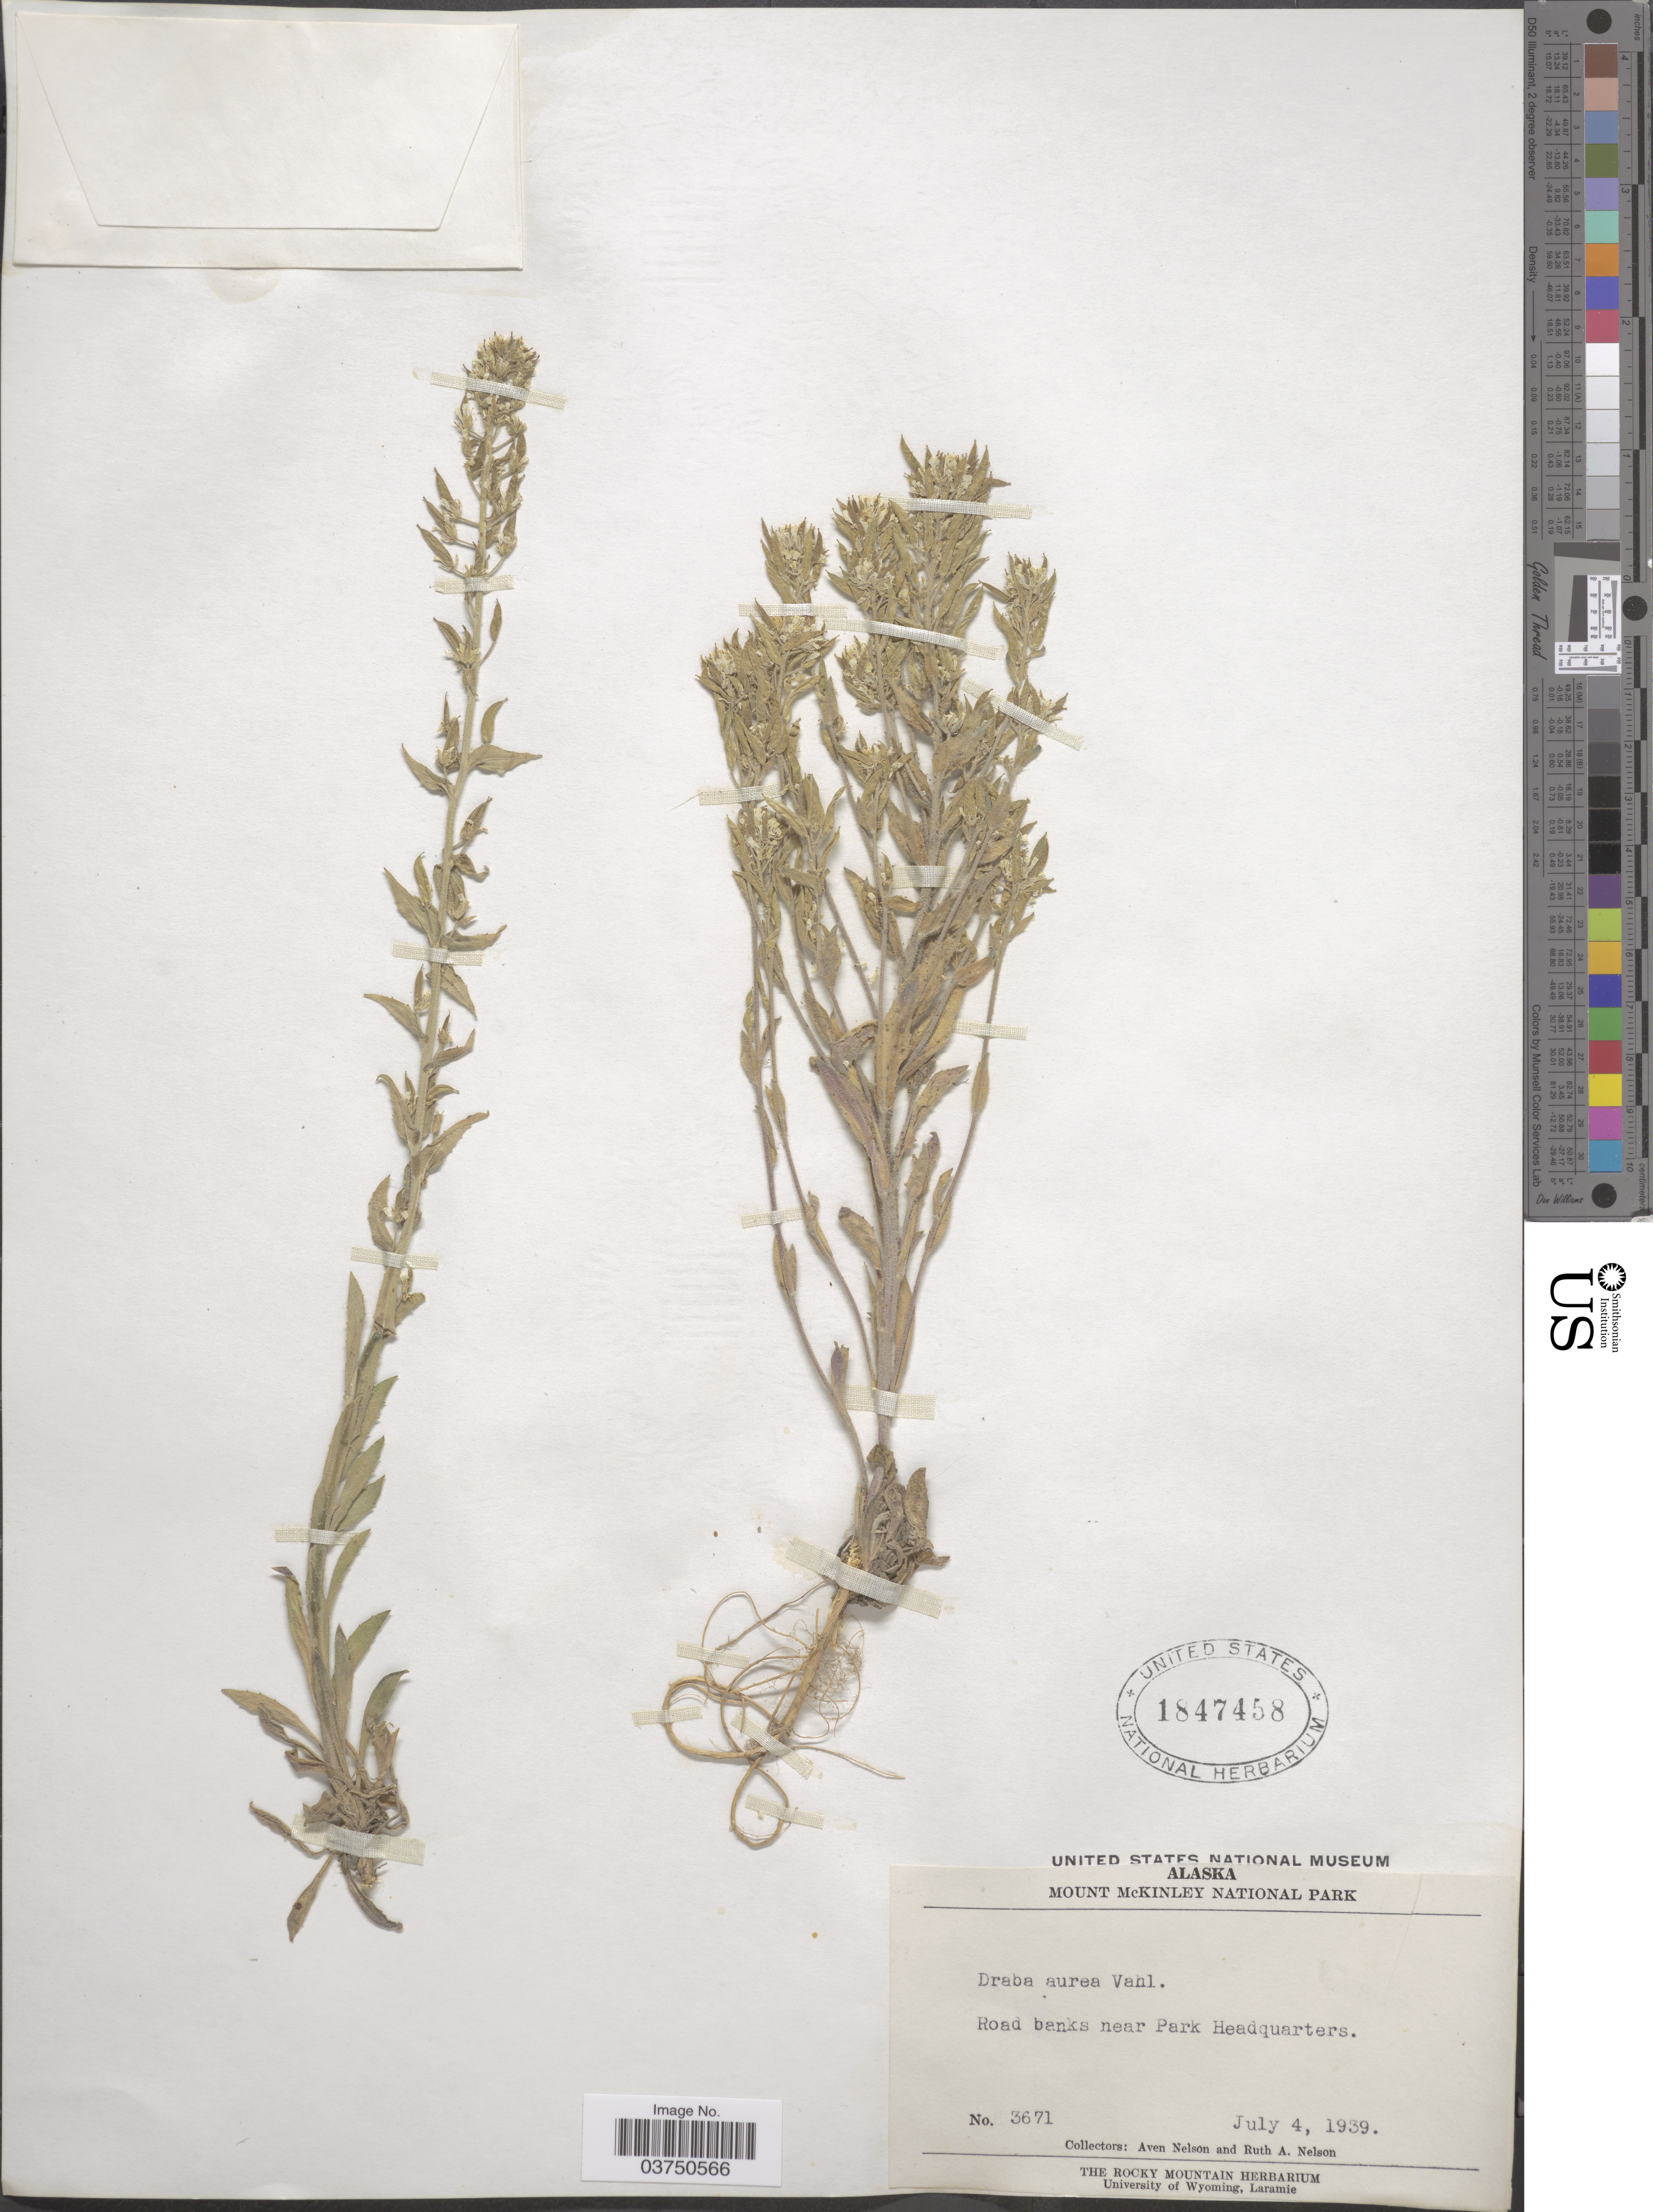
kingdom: Plantae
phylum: Tracheophyta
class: Magnoliopsida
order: Brassicales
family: Brassicaceae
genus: Draba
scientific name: Draba aurea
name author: Vahl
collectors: A. Nelson & R. A. Nelson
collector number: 3671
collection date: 1939-07-04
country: United States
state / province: Alaska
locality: Mount McKinley National Park. Road banks near Park Headquarters.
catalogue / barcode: US 1847458